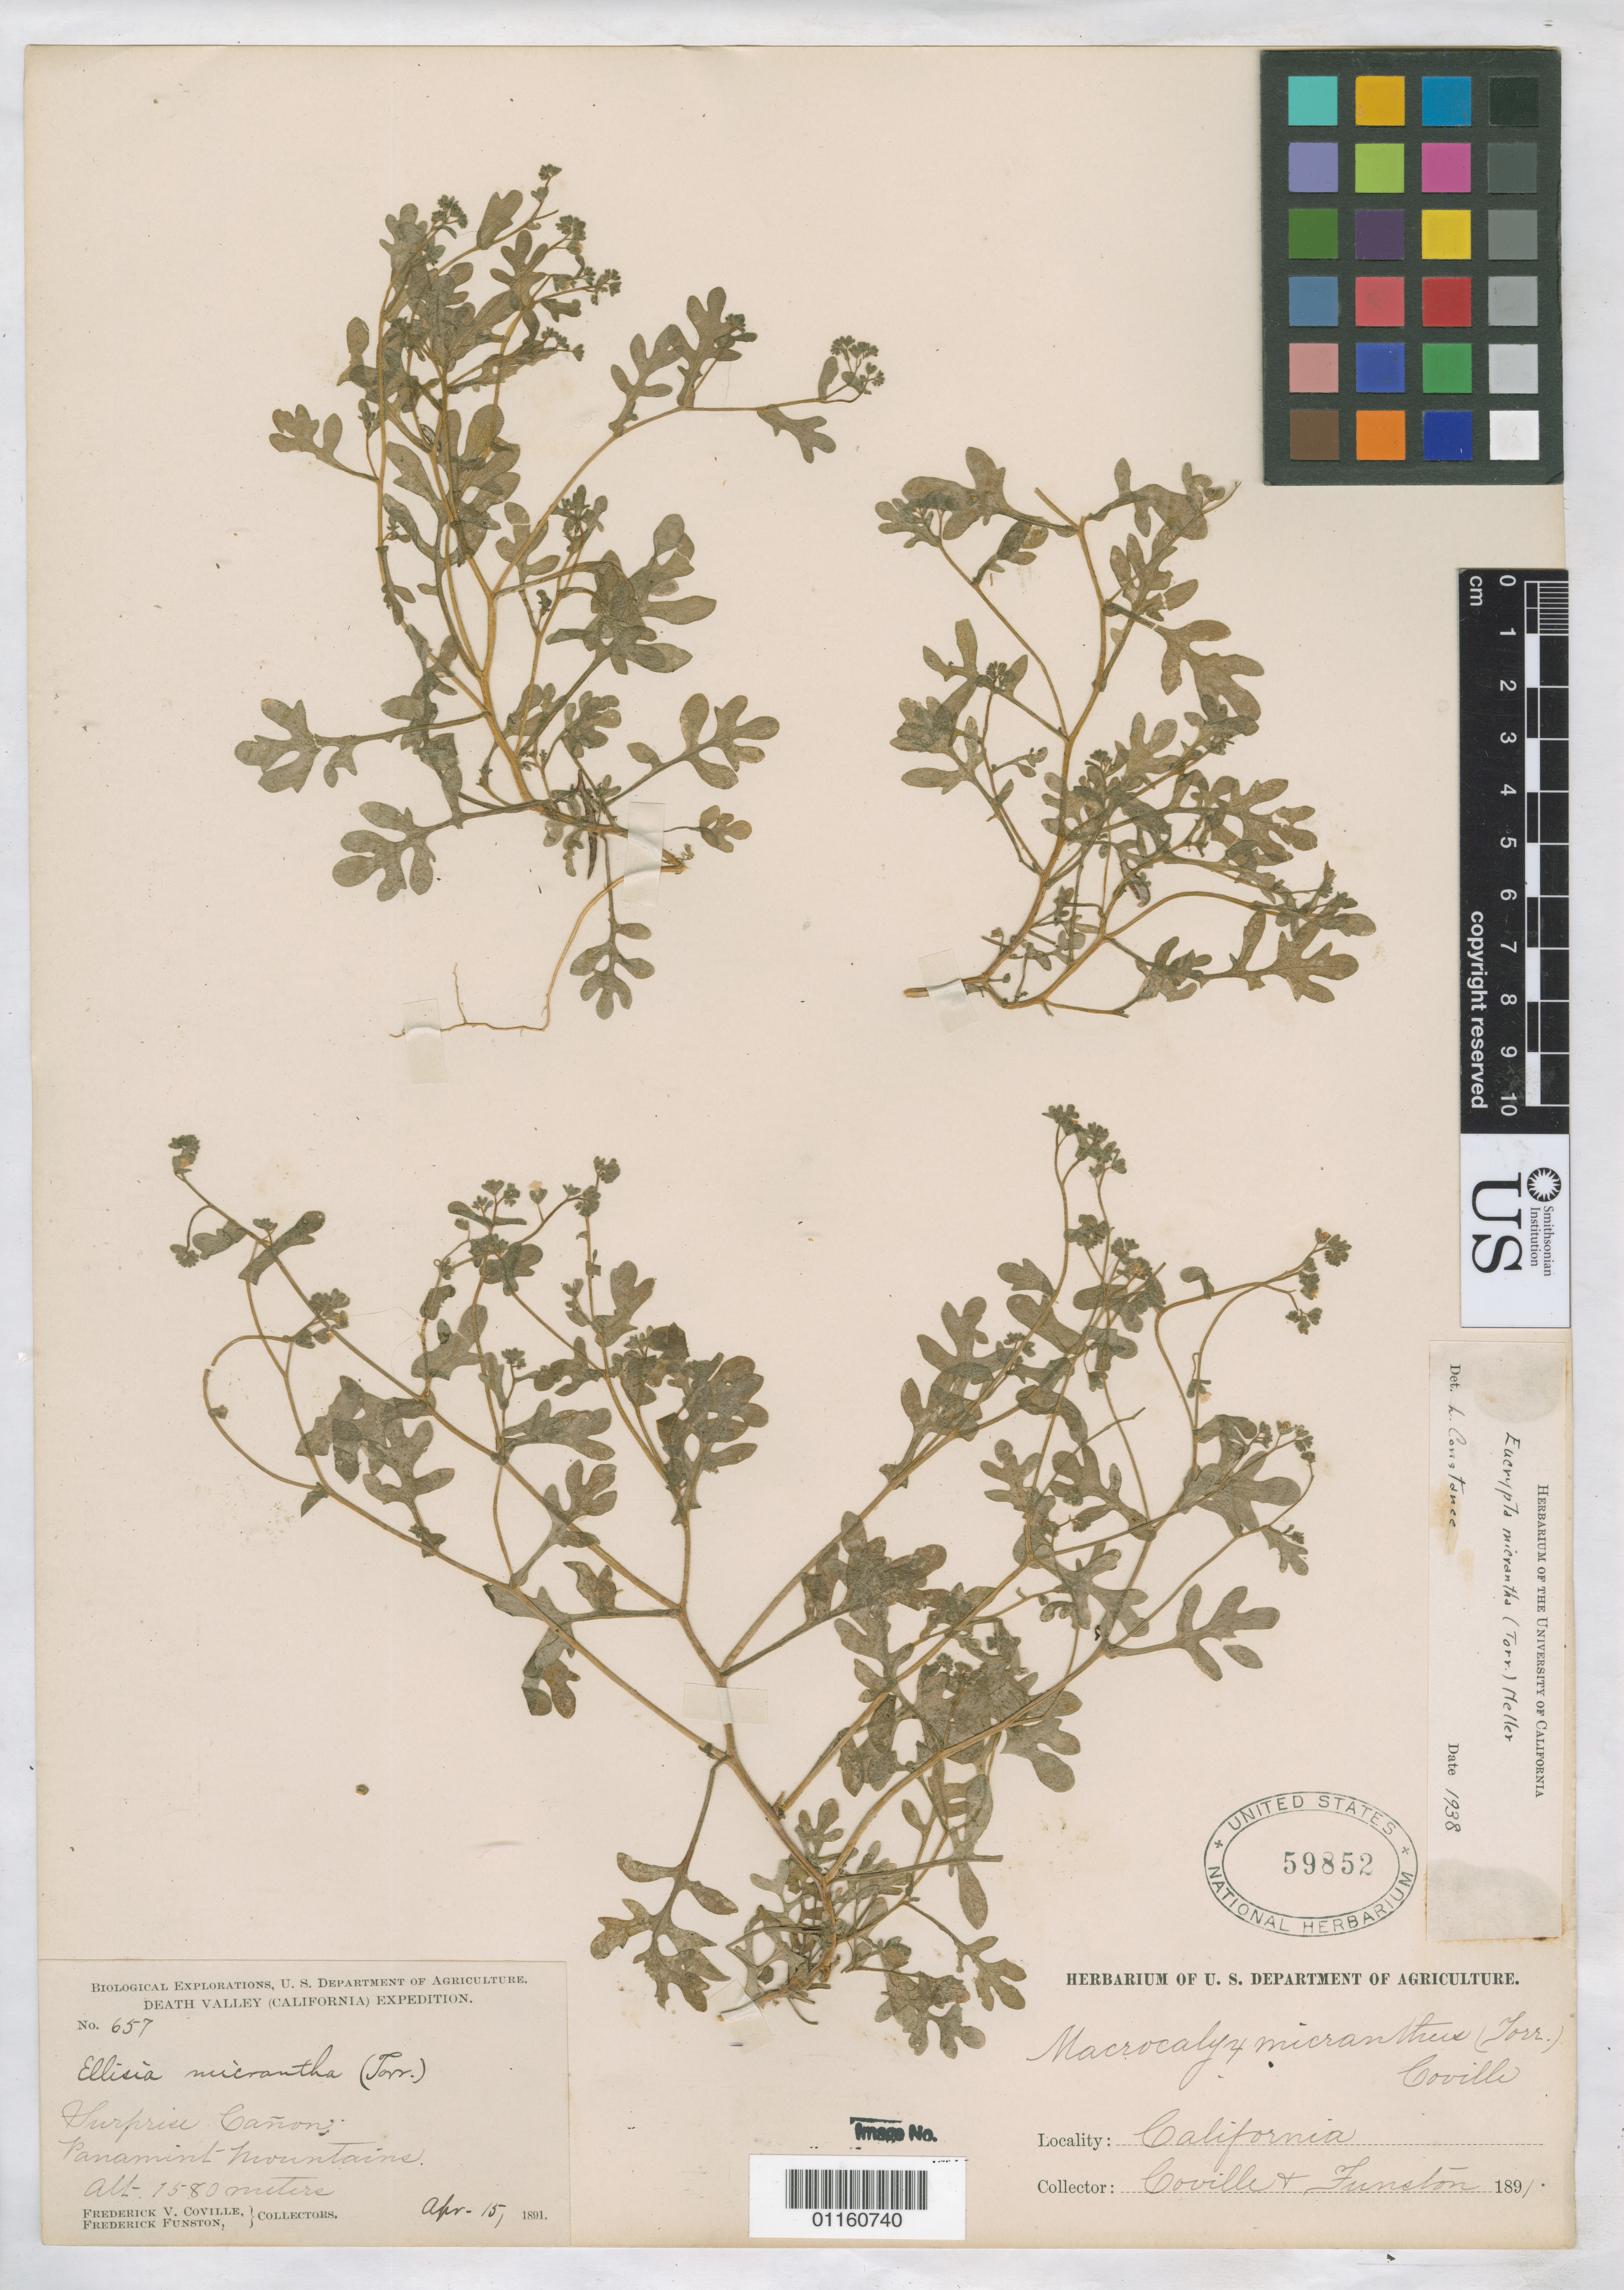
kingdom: Plantae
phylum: Tracheophyta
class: Magnoliopsida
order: Boraginales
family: Hydrophyllaceae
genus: Eucrypta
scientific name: Eucrypta micrantha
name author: (Torr.) A. Heller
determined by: Constance, L., (UC), University of California Berkeley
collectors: F. V. Coville & F. Funston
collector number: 657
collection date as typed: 15 Apr 1891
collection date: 1891-04-15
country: United States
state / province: California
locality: Panamint Mountains, Surprise Canyon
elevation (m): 1580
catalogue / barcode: US 59852